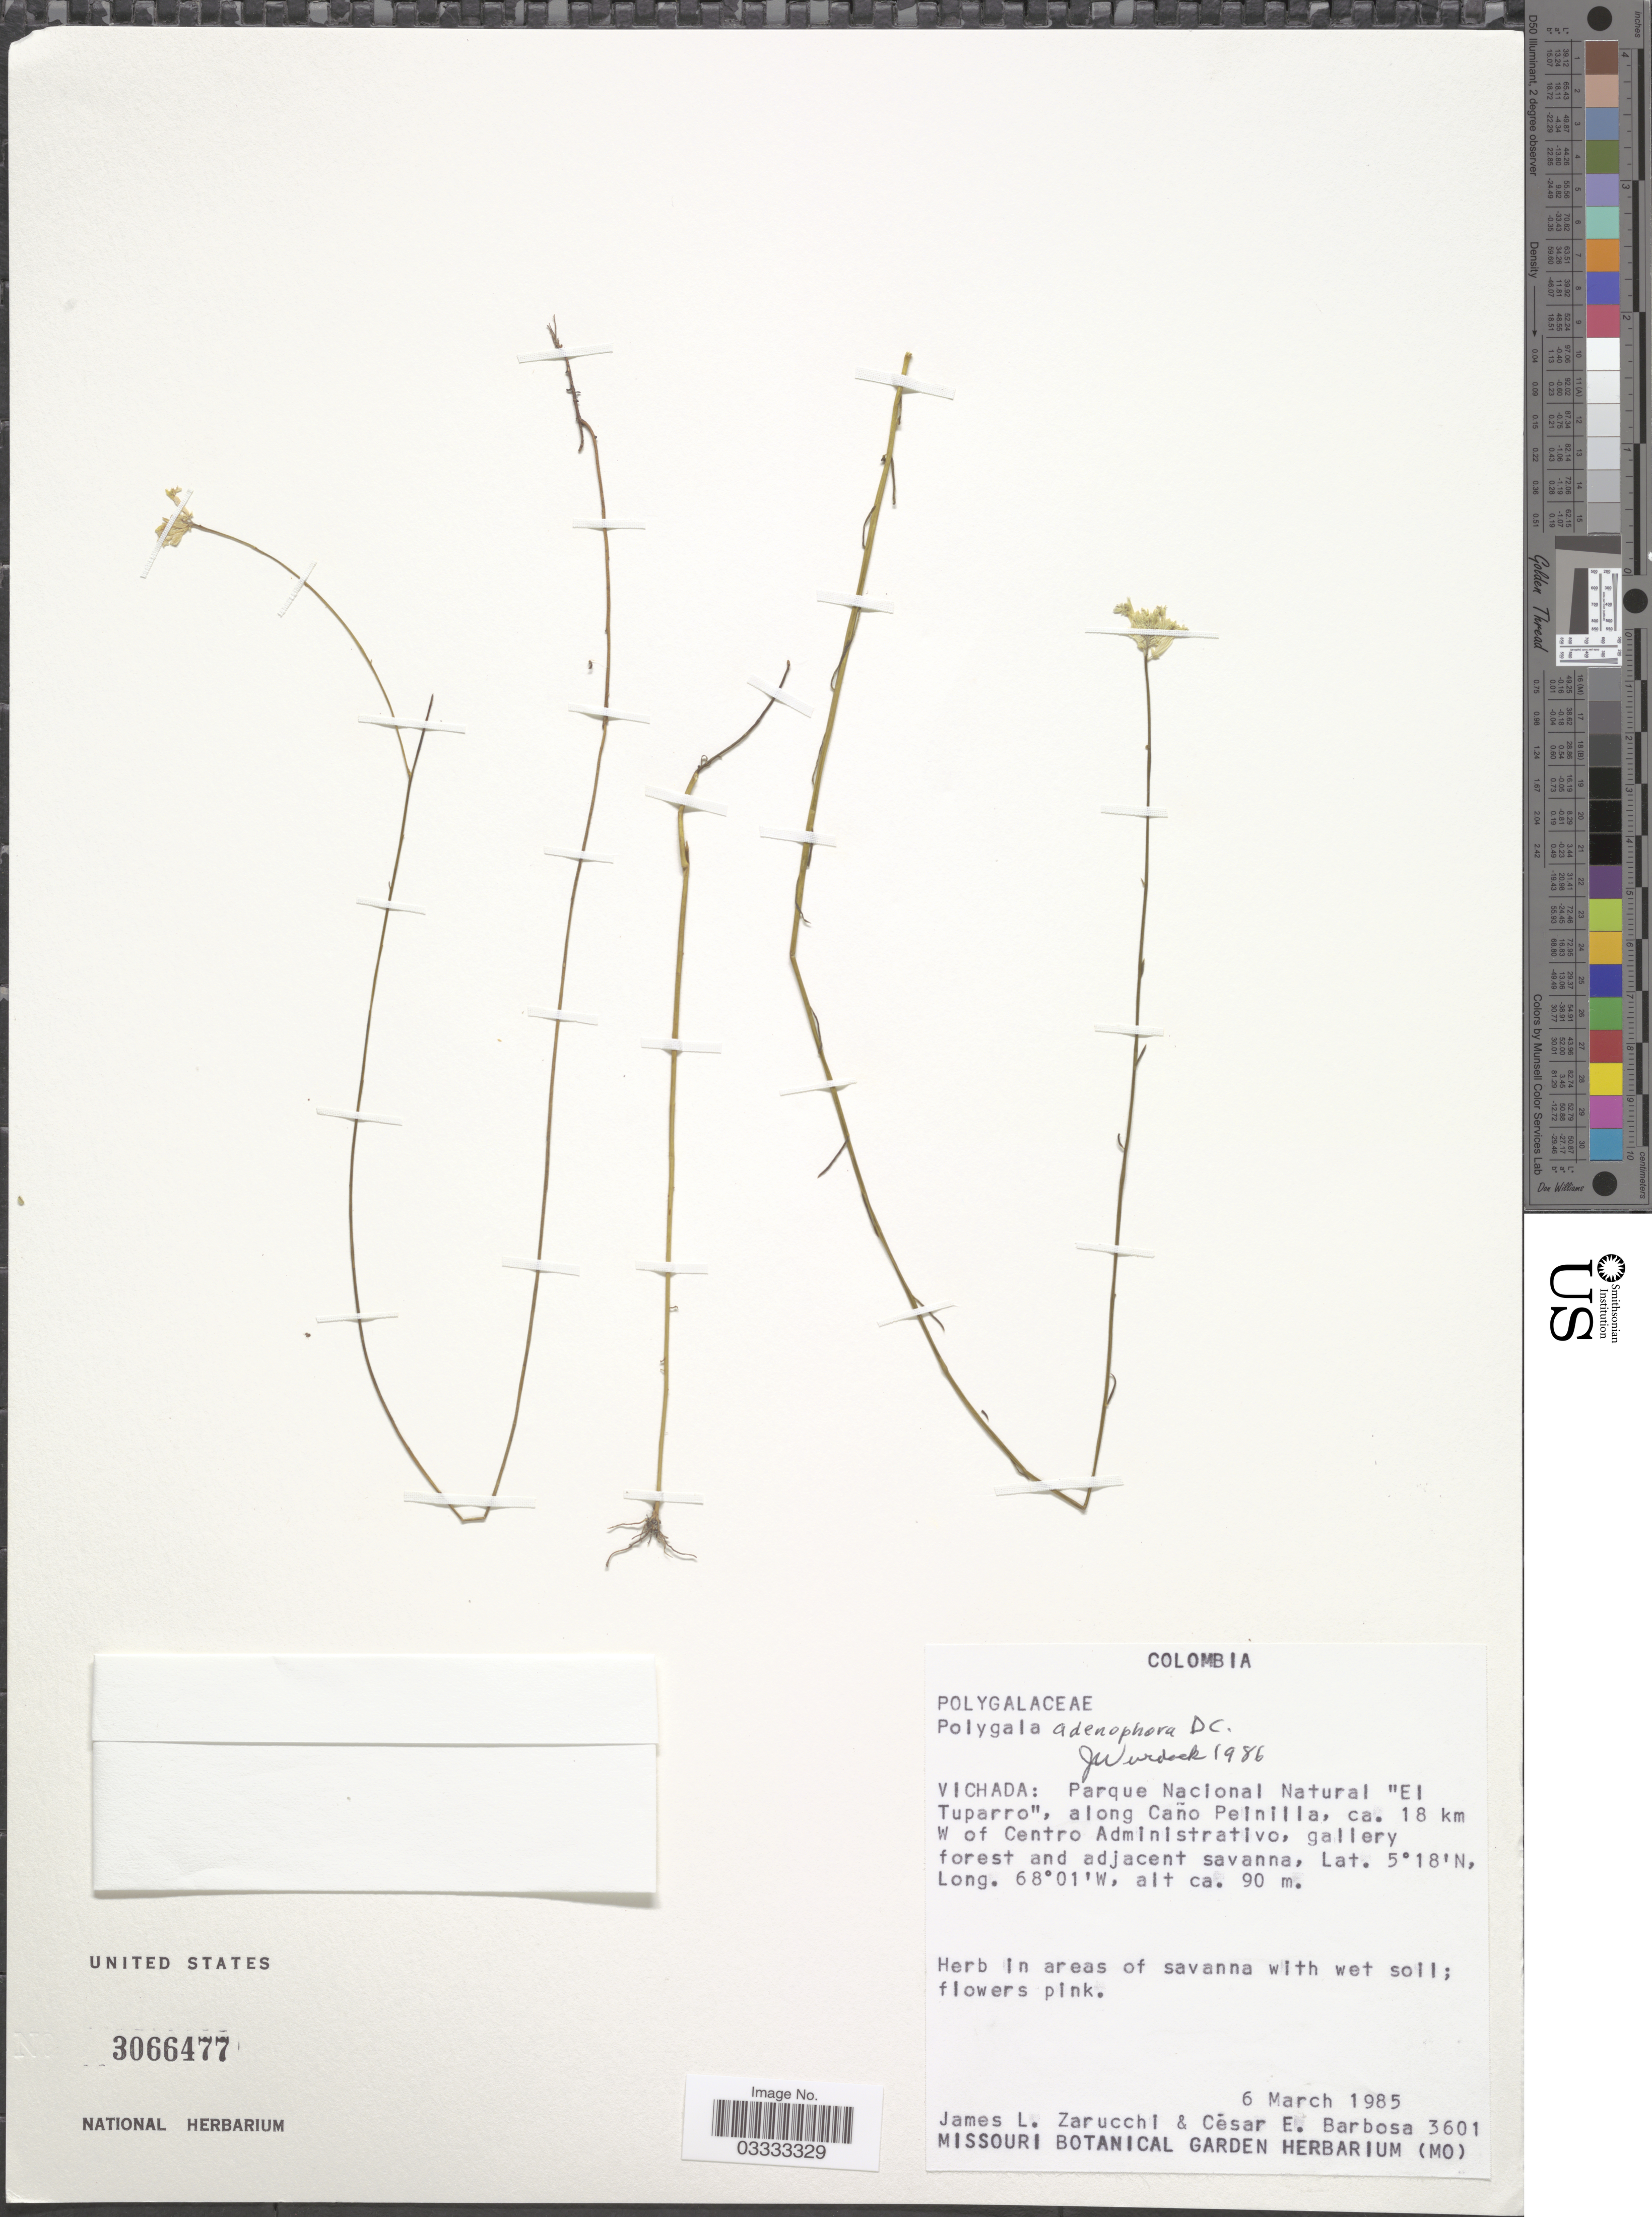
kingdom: Plantae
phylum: Tracheophyta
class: Magnoliopsida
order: Fabales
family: Polygalaceae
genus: Polygala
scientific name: Polygala adenophora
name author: DC.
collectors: J. L. Zarucchi & C. E. Barbosa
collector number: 3601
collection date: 1985-03-06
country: Colombia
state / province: Vichada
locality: Parque Nacional Natural "El Tuparro", along Caño Peinilla, ca. 18 km W of Centro Administrativo, gallery forest and adjacent savanna.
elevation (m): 90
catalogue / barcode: US 3066477